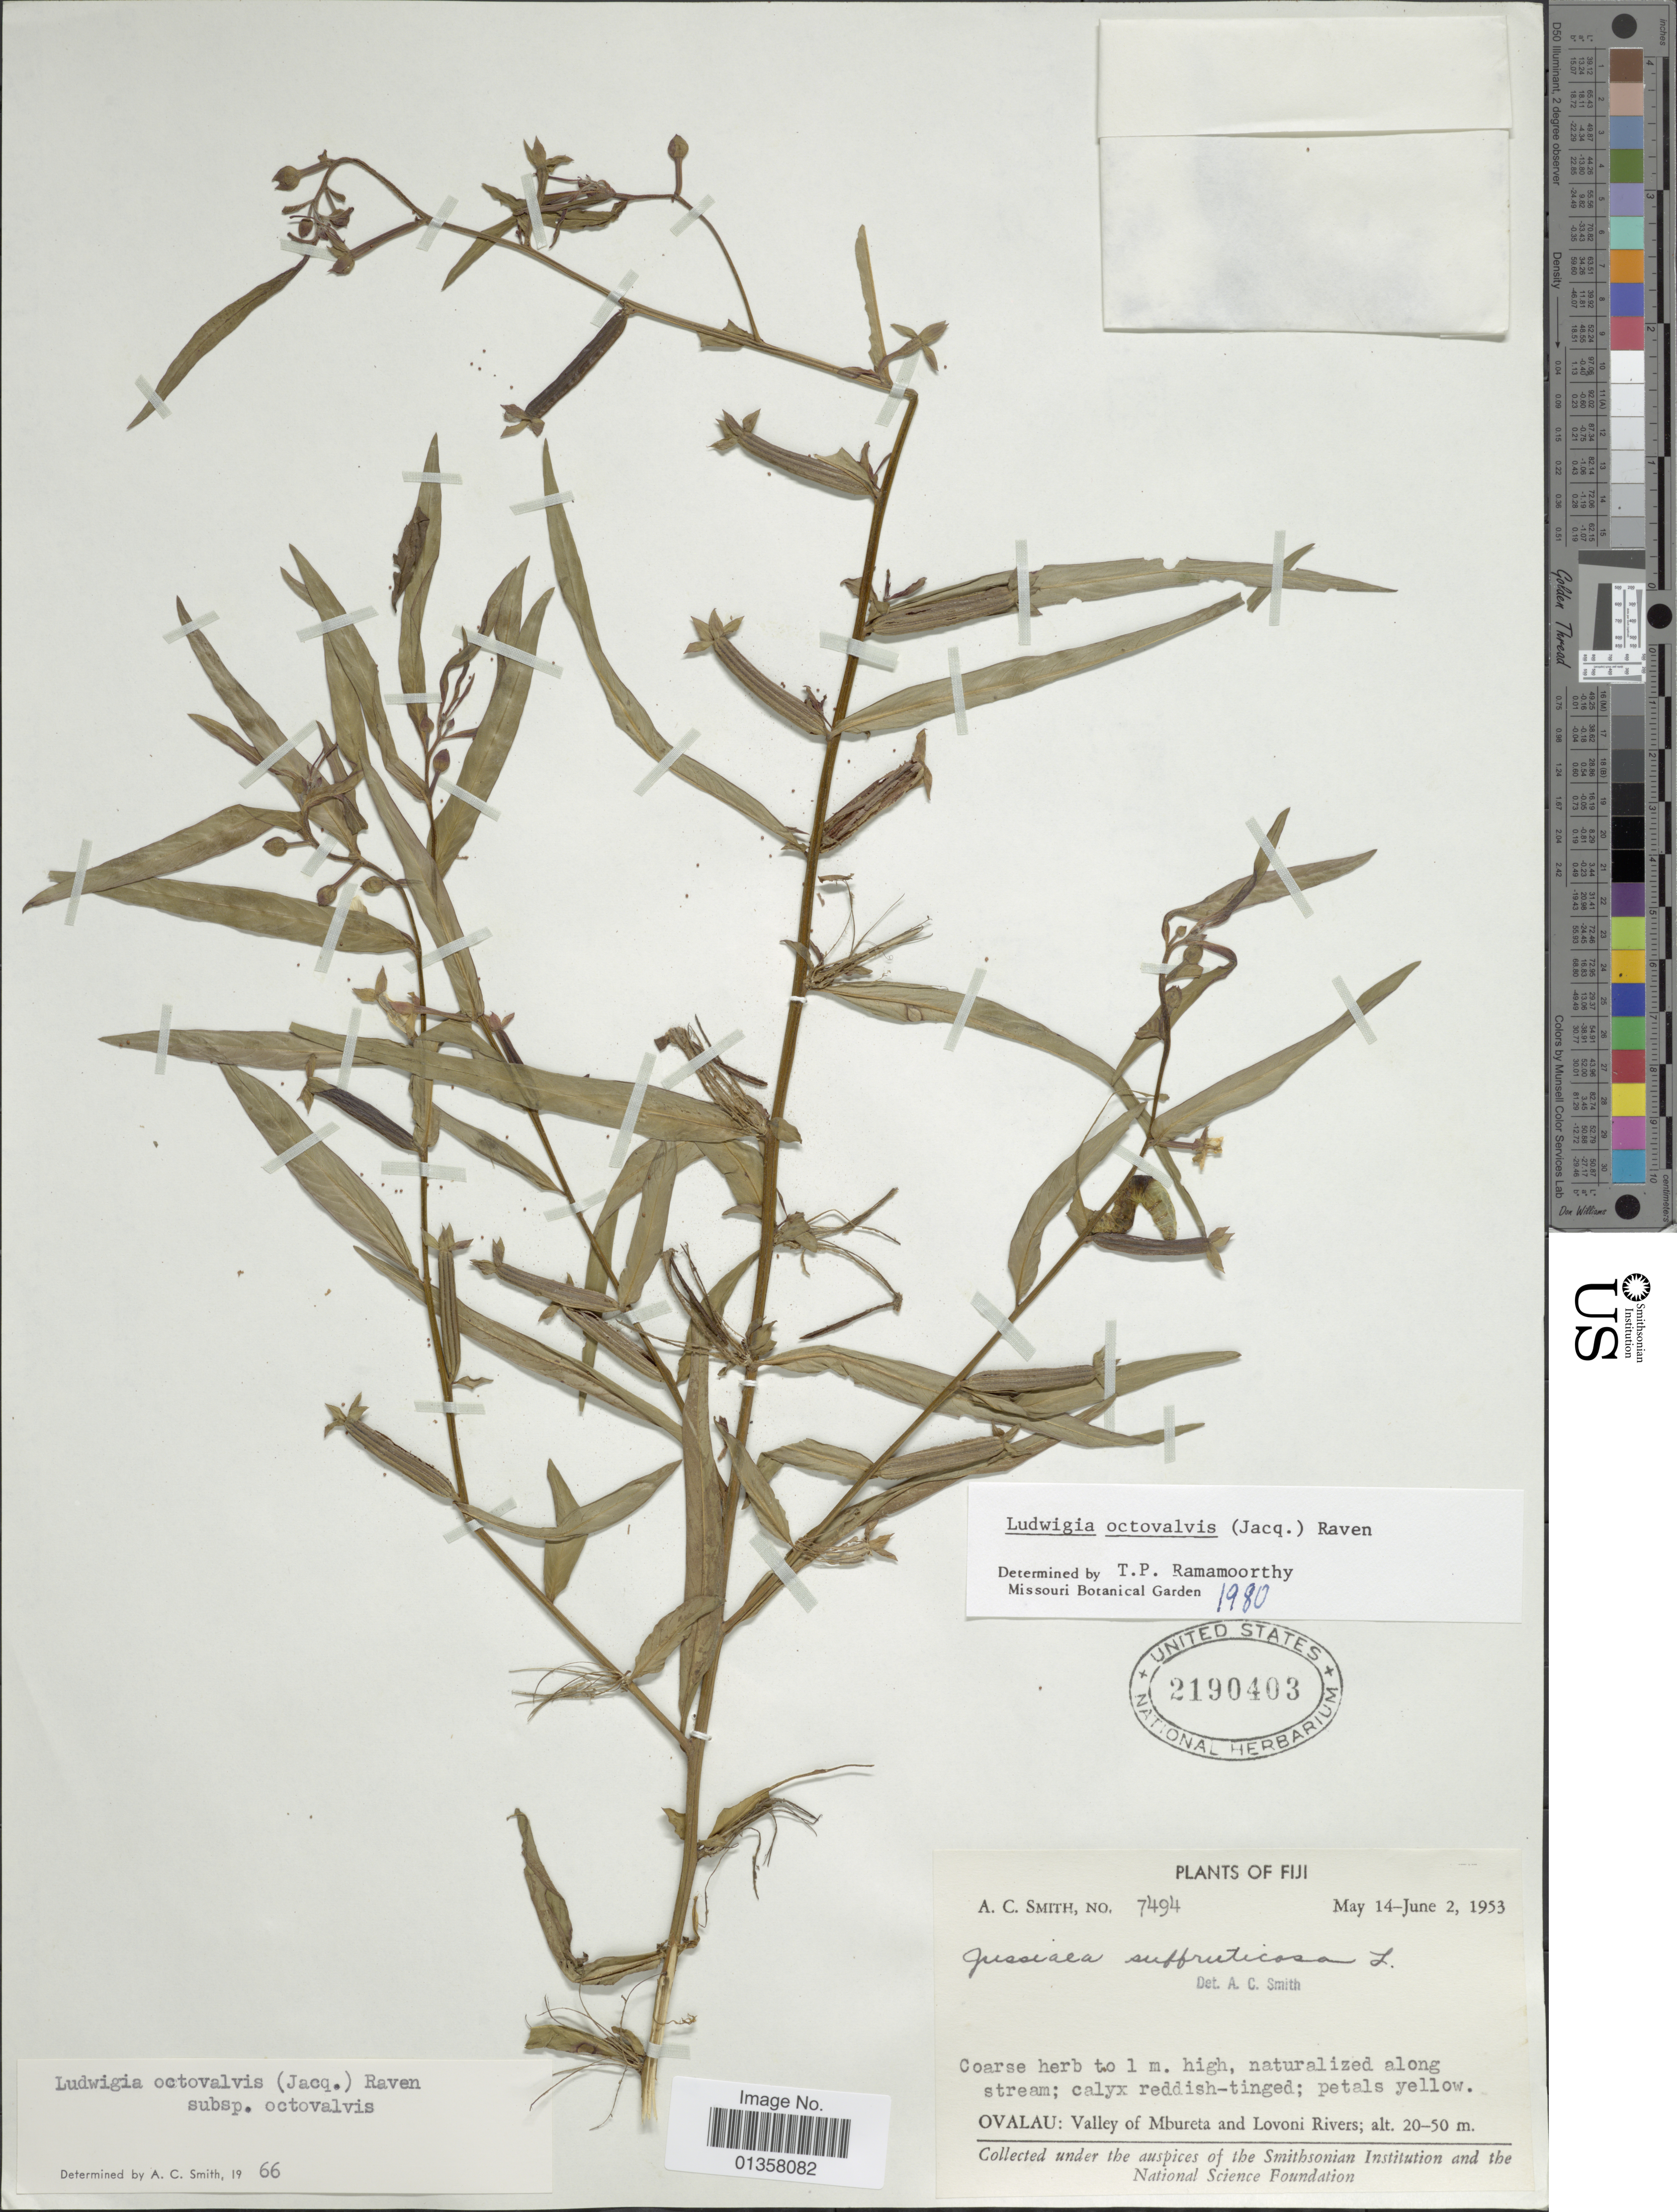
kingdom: Plantae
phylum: Tracheophyta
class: Magnoliopsida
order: Myrtales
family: Onagraceae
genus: Ludwigia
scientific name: Ludwigia octovalvis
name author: (Jacq.) P.H. Raven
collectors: A. C. Smith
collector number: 7494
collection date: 1953-05-14/1953-06-02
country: Fiji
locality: Ovalau: Valley of Mbureta and Lovoni Rivers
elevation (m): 20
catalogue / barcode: US 2190403